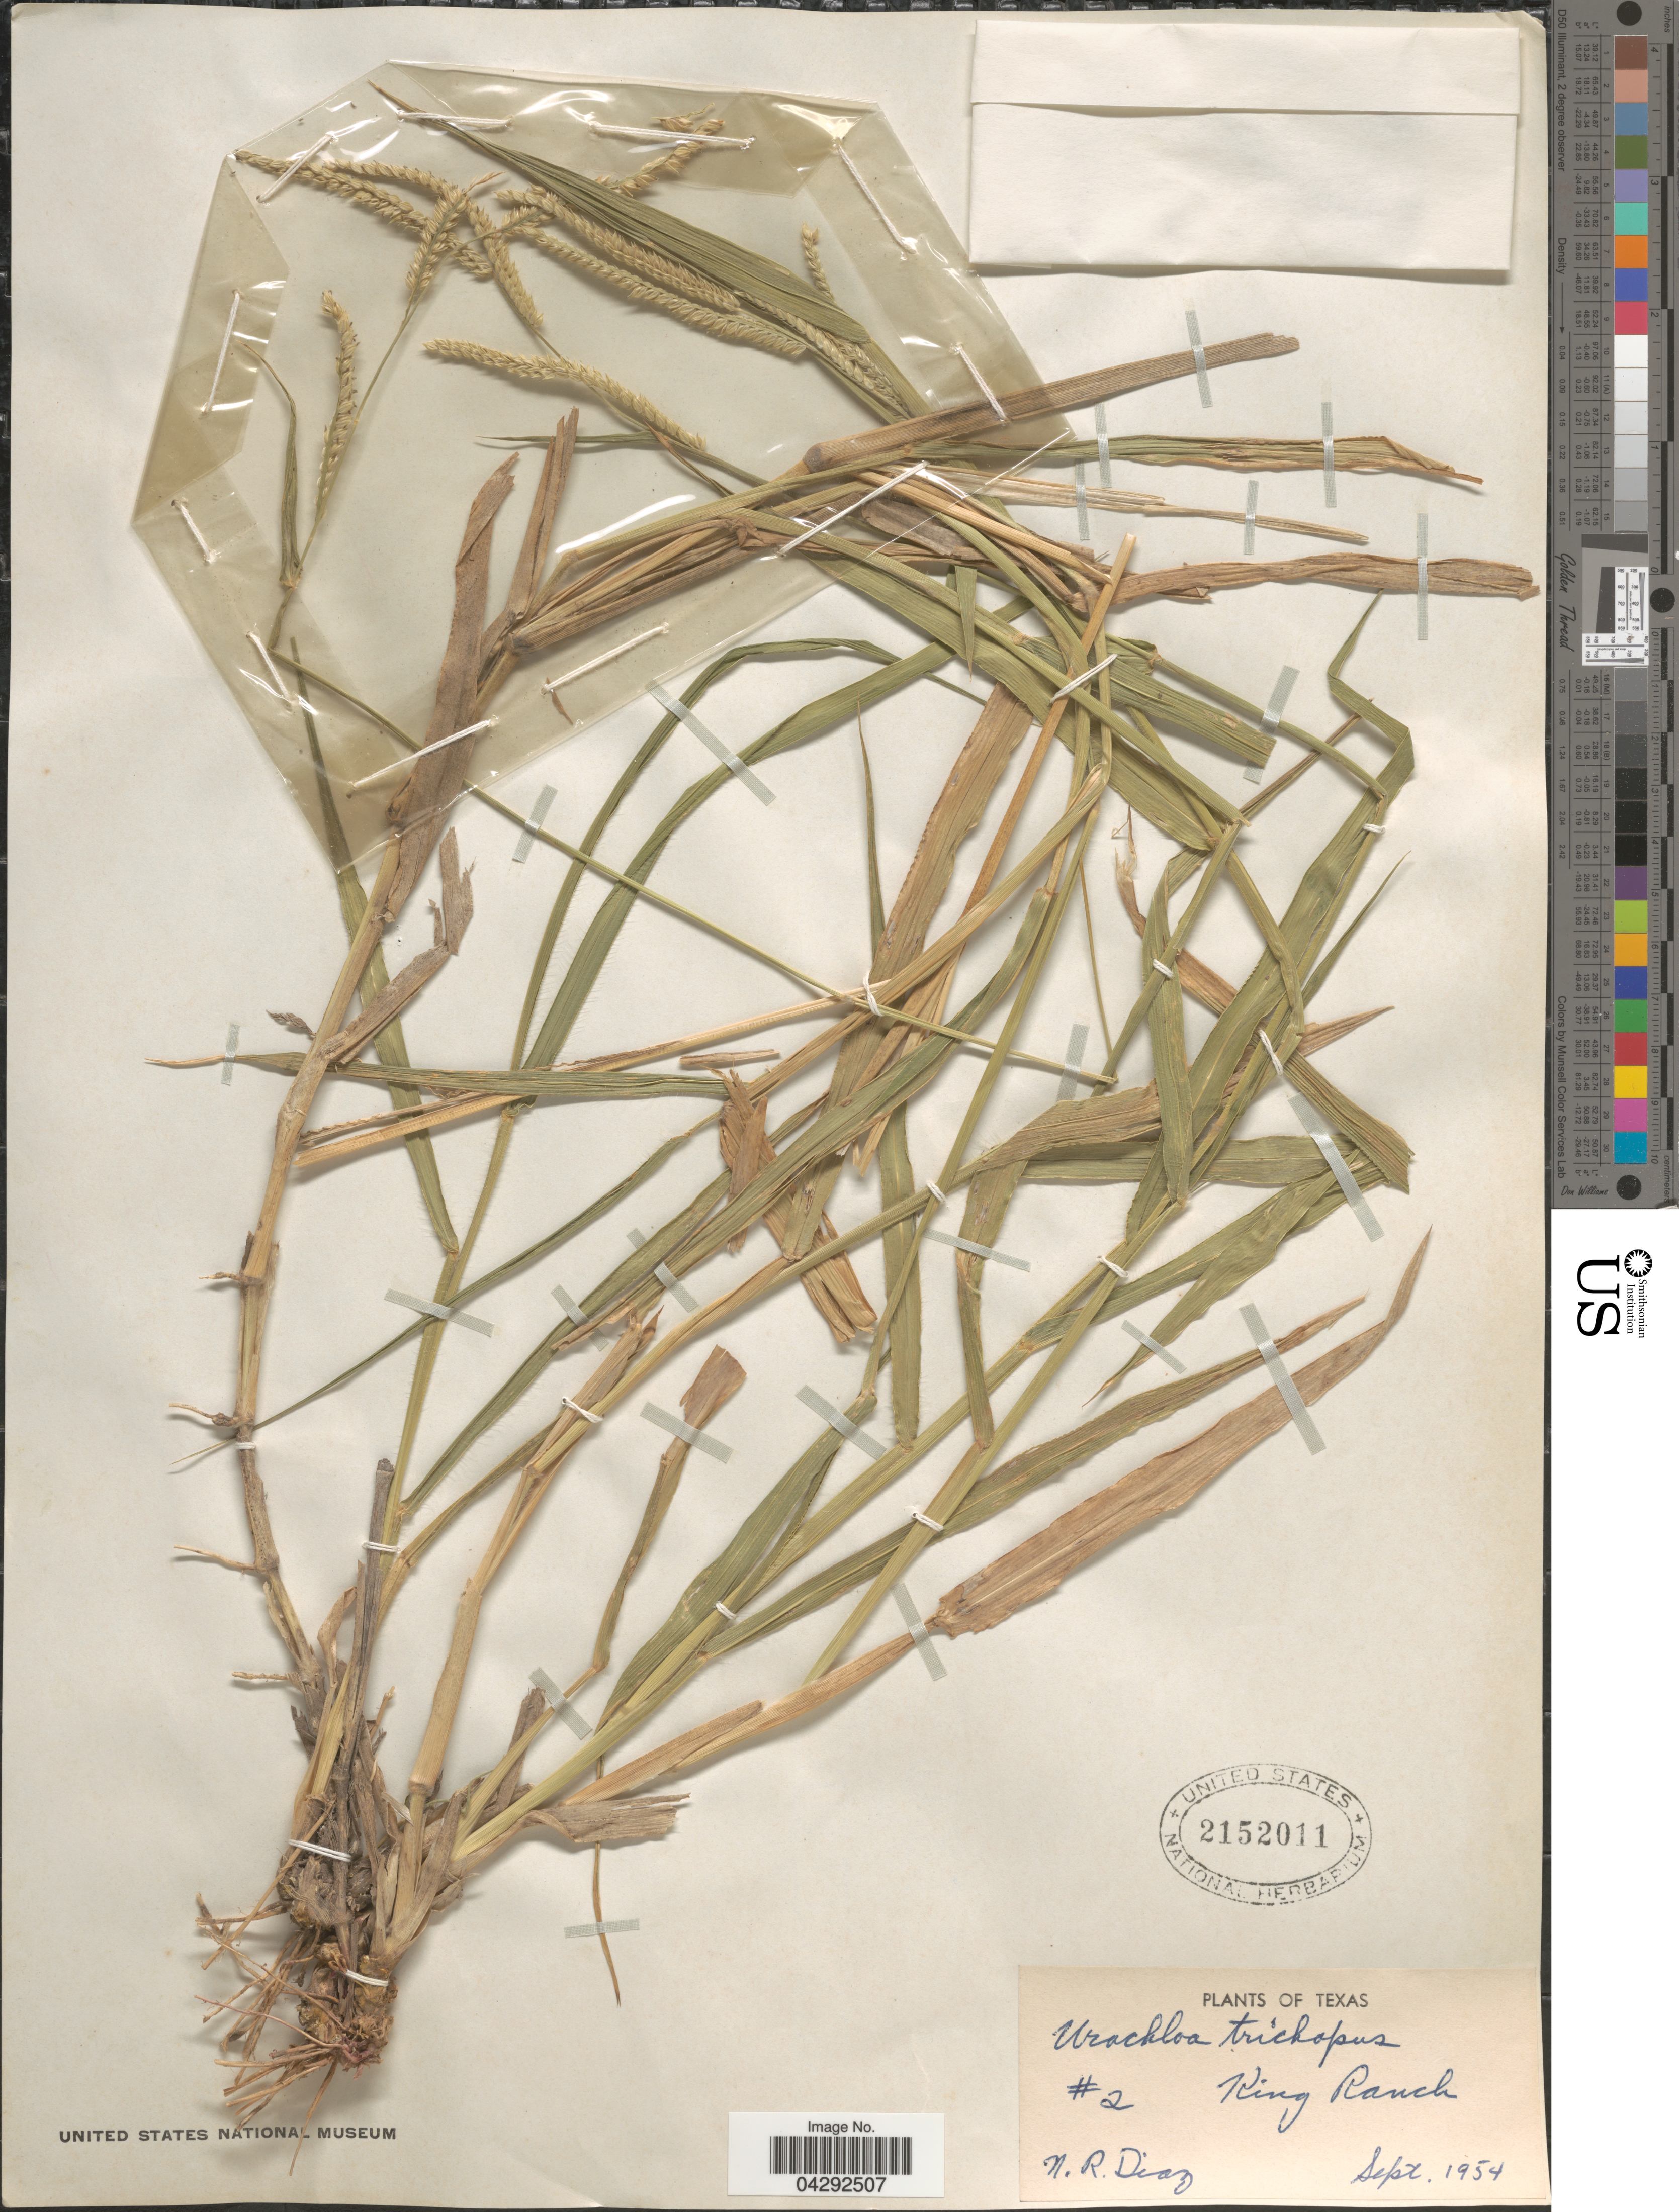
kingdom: Plantae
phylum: Tracheophyta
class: Liliopsida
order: Poales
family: Poaceae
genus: Urochloa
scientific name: Urochloa trichopus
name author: (Hochst.) Stapf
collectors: N. Diaz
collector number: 2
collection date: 1954-09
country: United States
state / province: Texas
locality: King Ranch.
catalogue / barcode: US 2152011